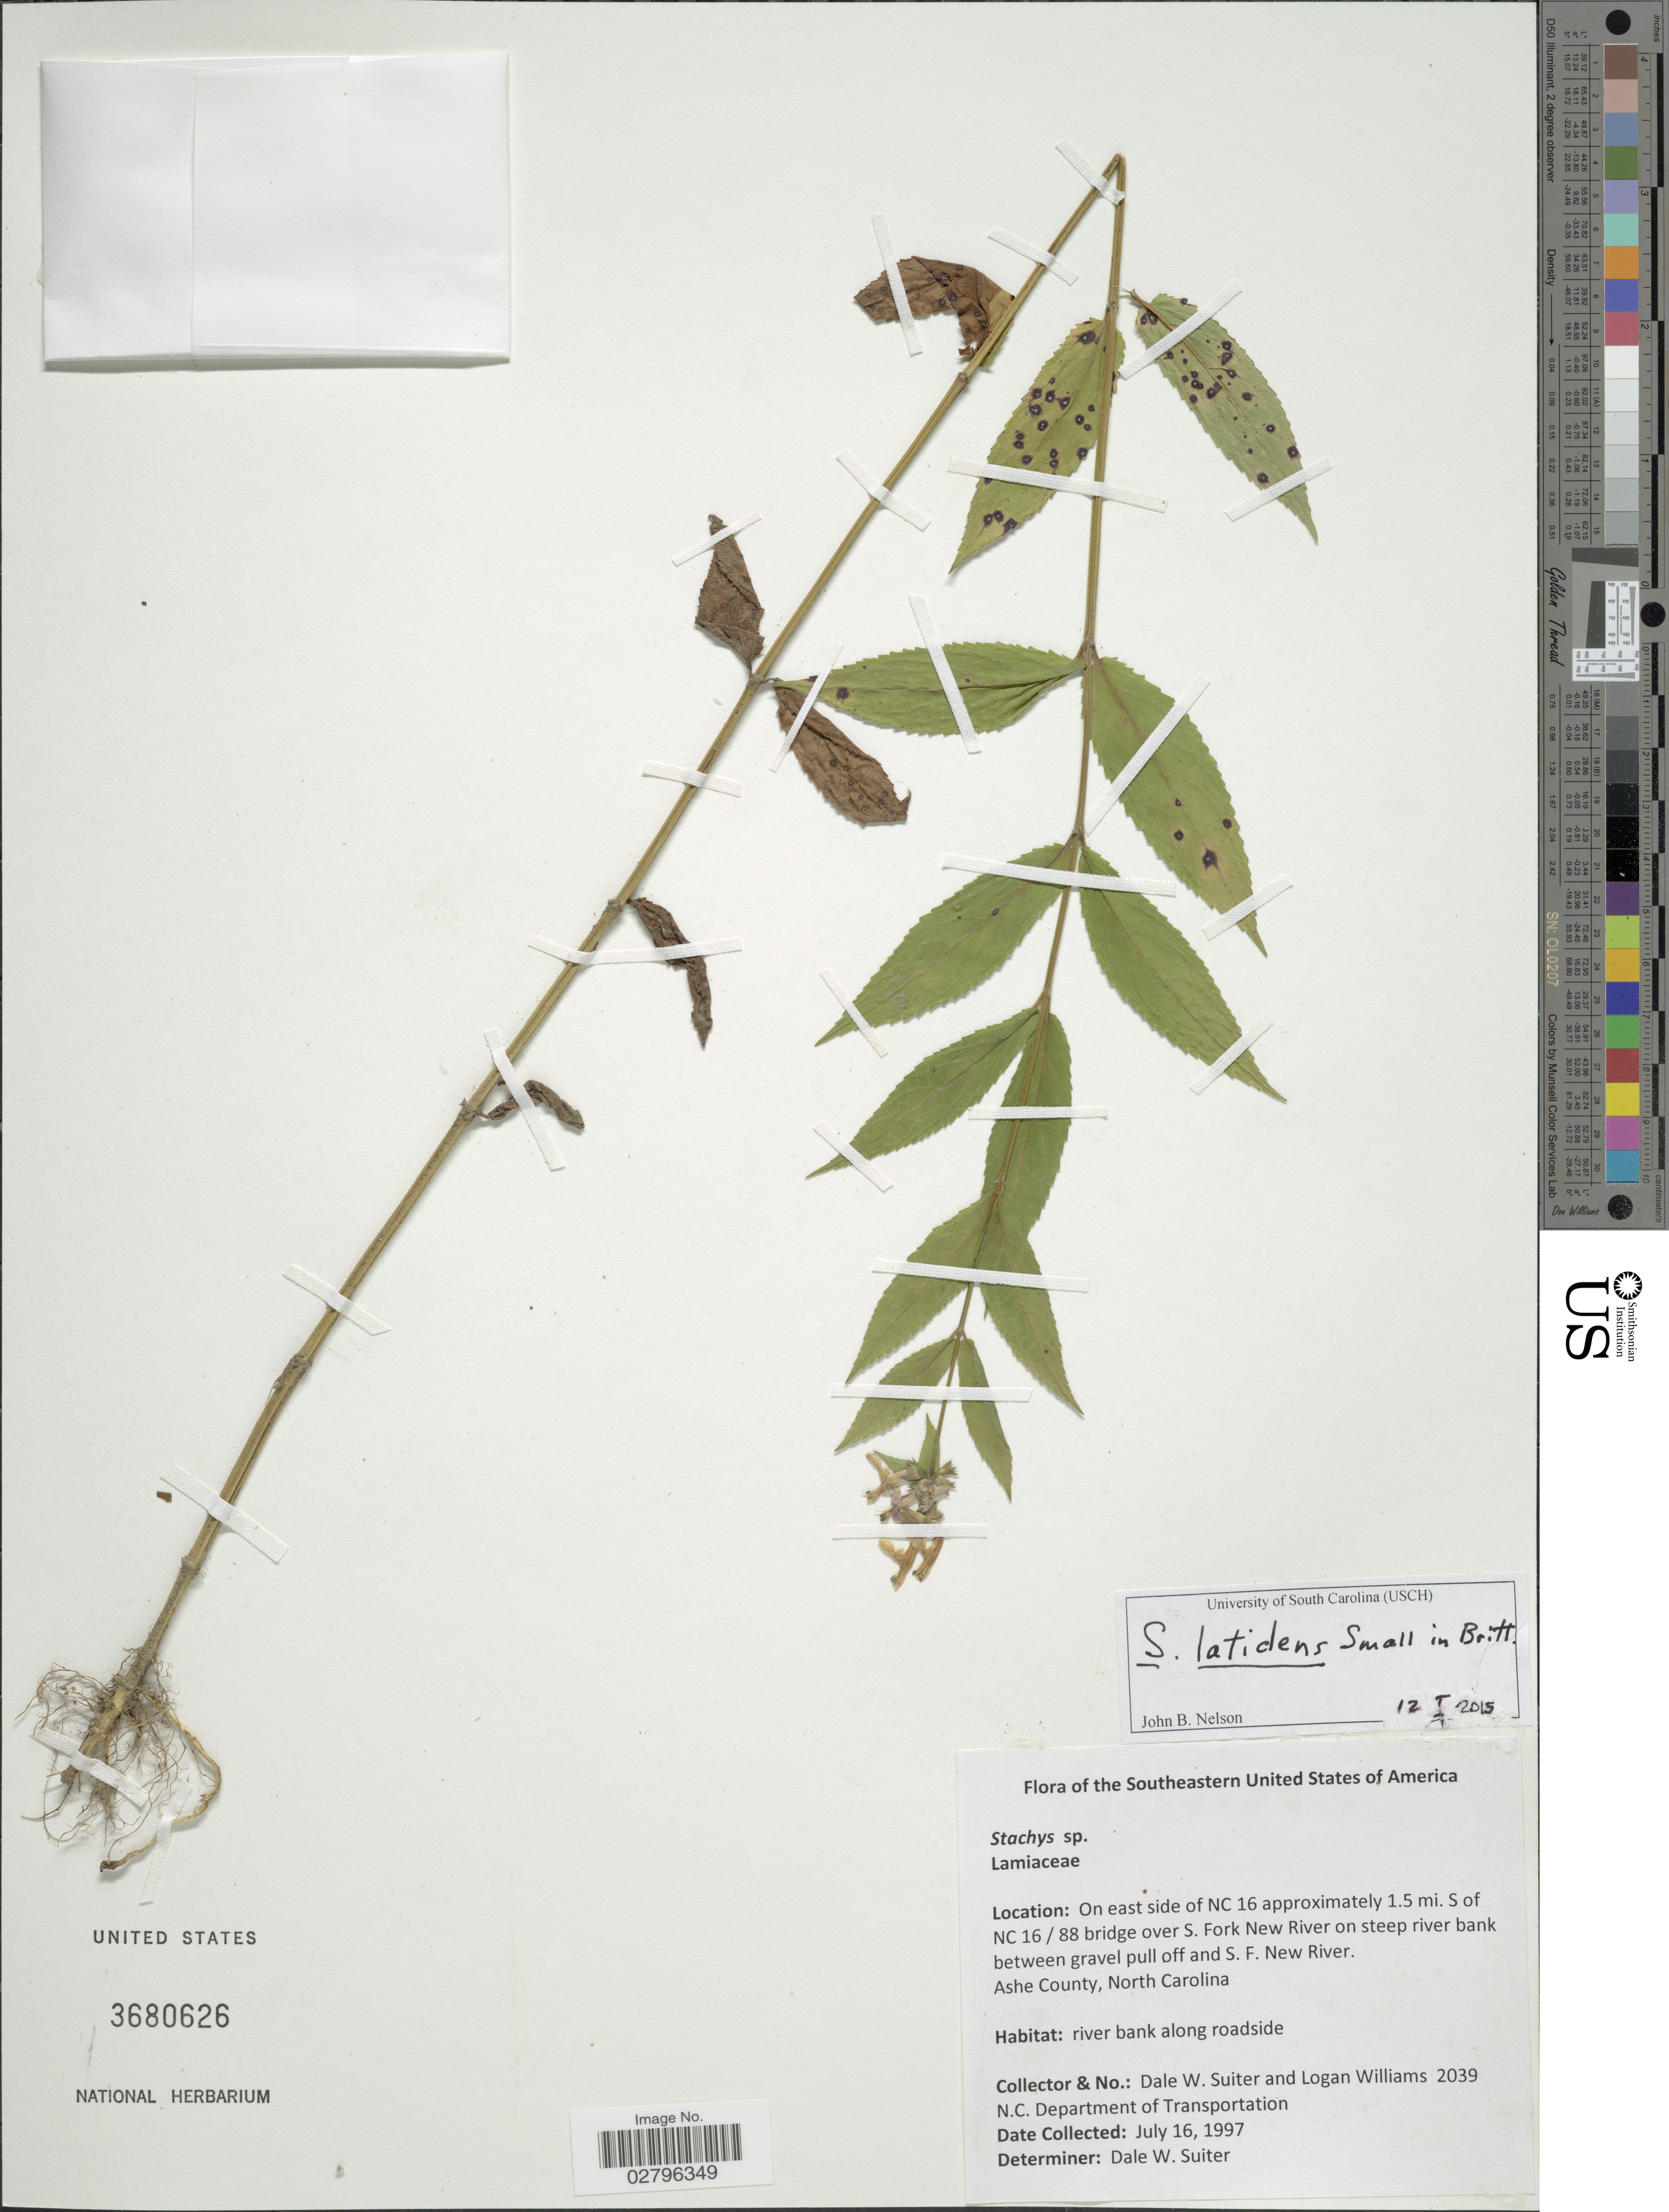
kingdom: Plantae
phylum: Tracheophyta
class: Magnoliopsida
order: Lamiales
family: Lamiaceae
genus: Stachys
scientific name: Stachys latidens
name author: Small in Britton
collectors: D. Suiter & L. Williams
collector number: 2039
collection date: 1997-07-16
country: United States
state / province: North Carolina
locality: Southeastern United States of America. On east side of NC 16 approximately 1.5 mi. S of NC 16 / 88 bridge over S. Fork New River on steep river bank between gravel pull off and S. F. New River. Ashe County.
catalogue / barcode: US 3680626